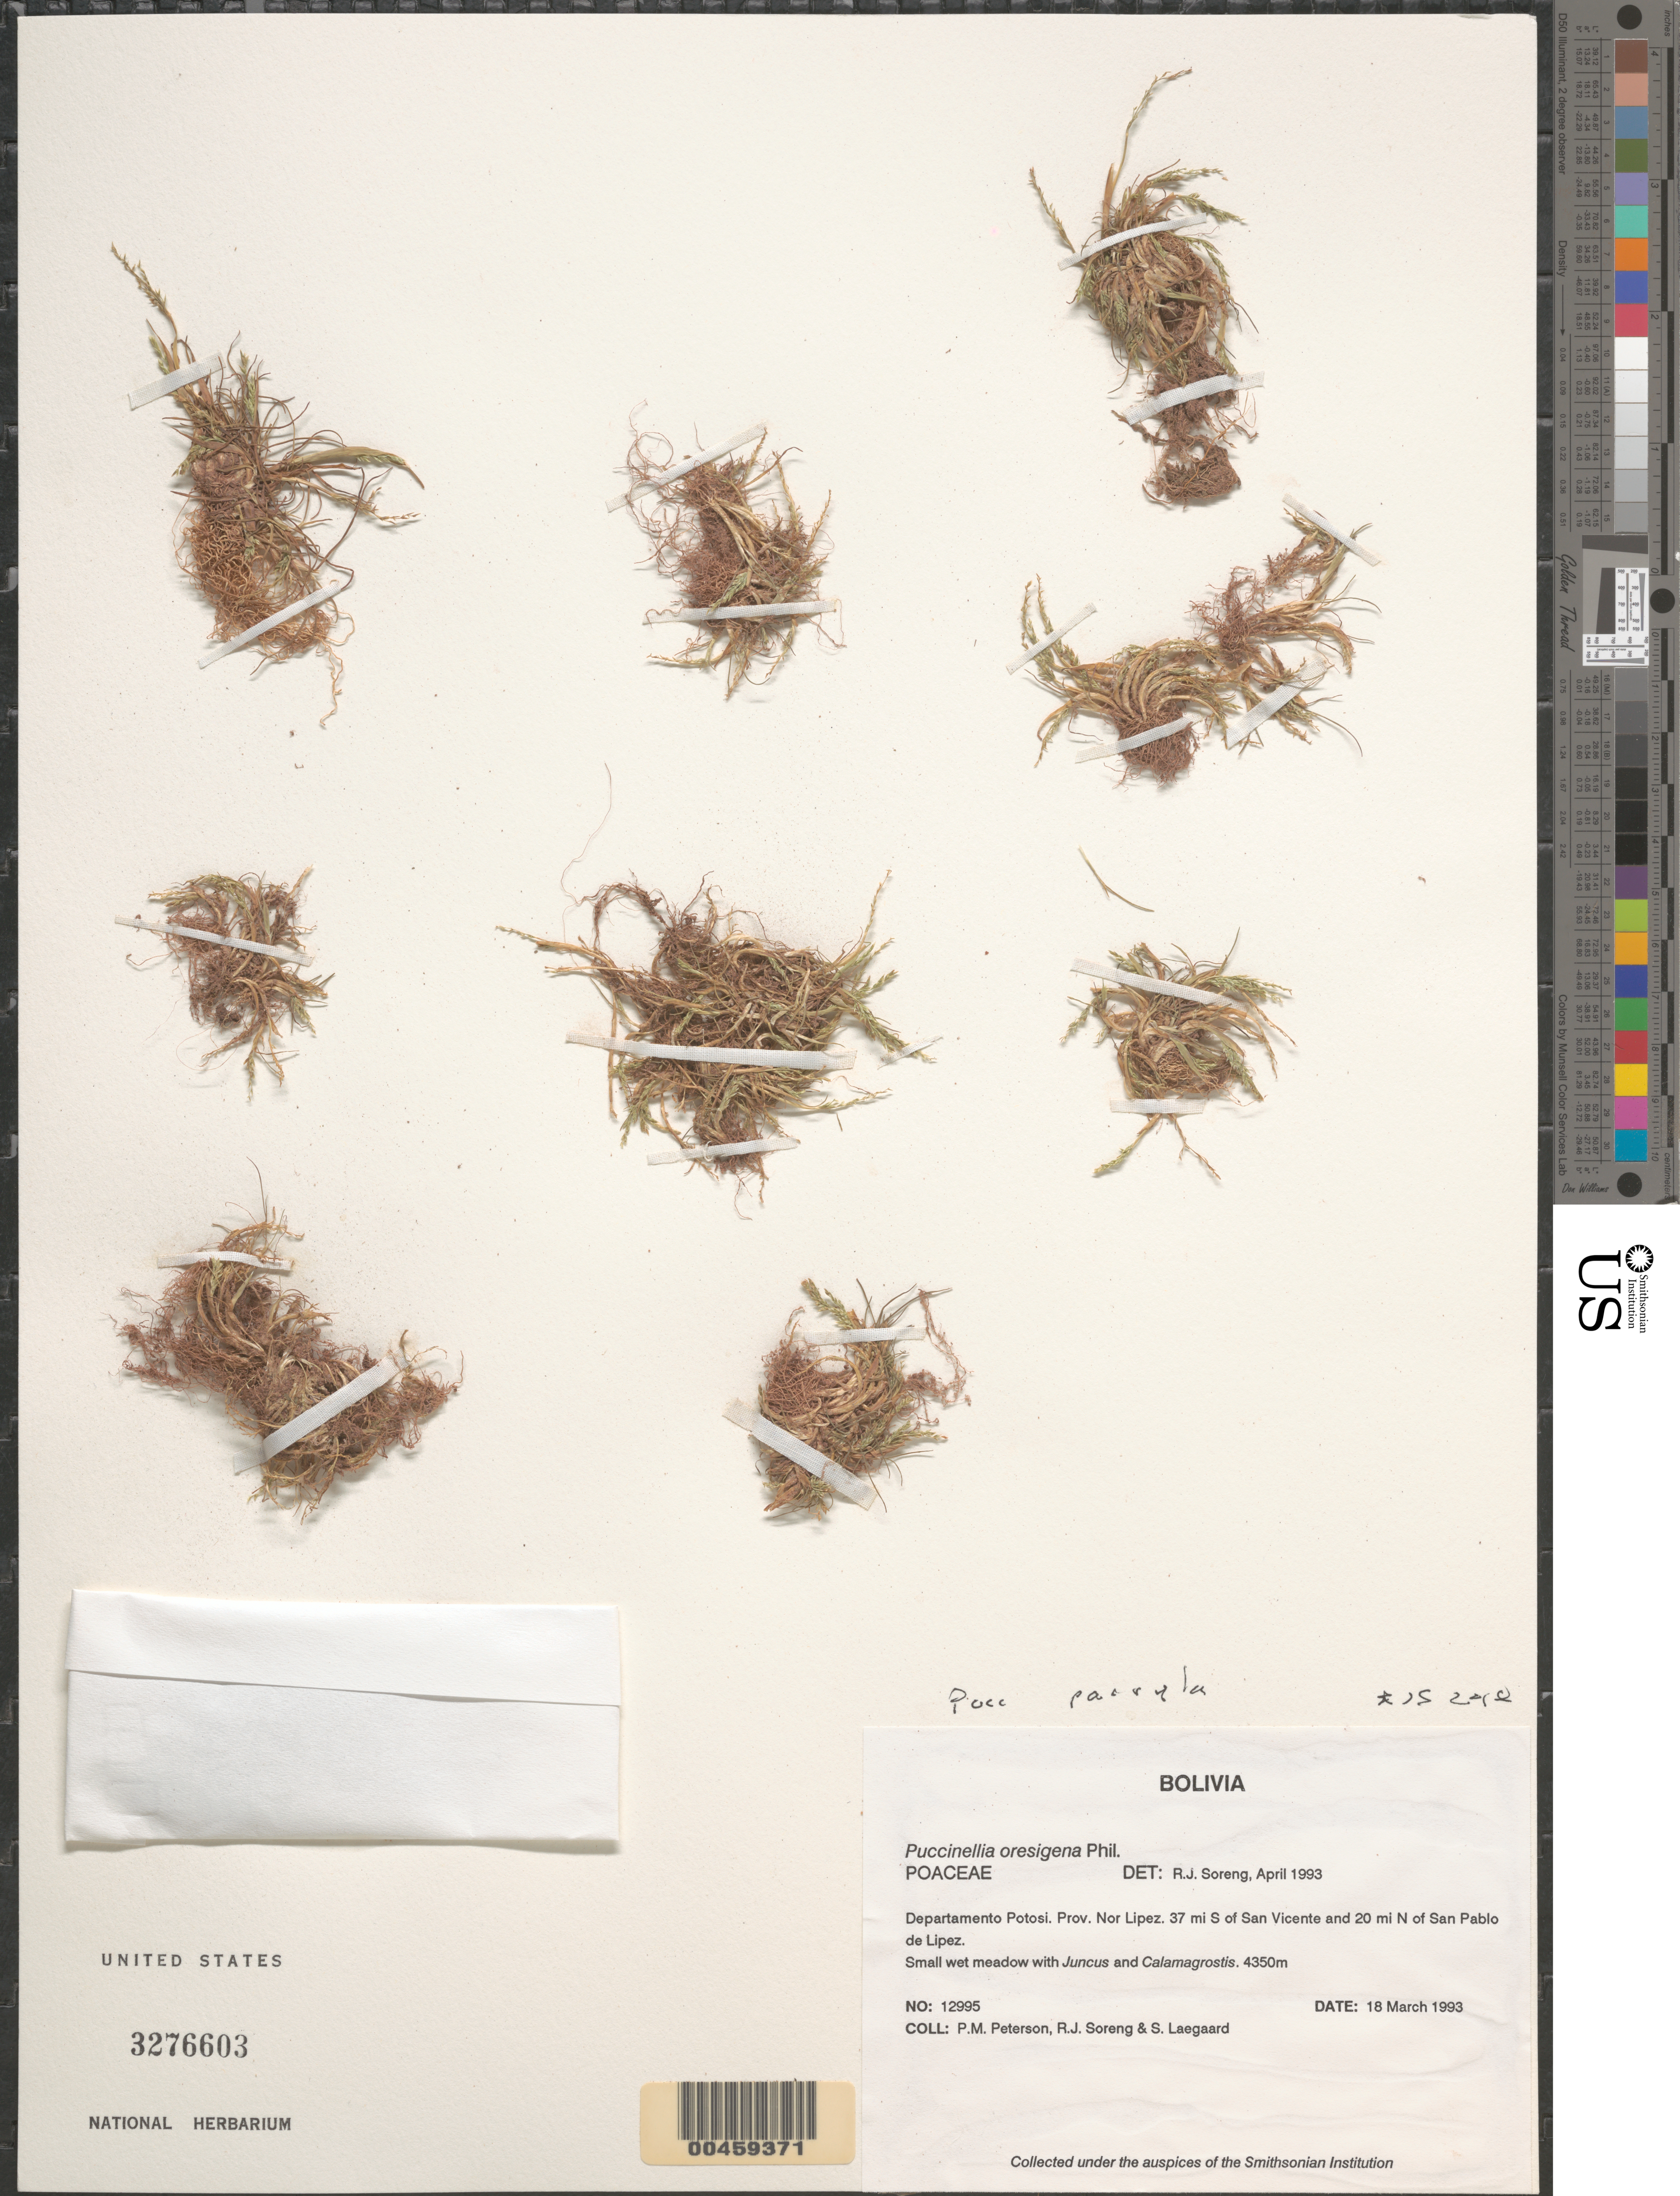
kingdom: Plantae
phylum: Tracheophyta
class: Liliopsida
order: Poales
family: Poaceae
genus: Puccinellia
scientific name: Puccinellia oresigena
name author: Phil.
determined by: Soreng, Robert J., Research Associate (BOT), Smithsonian Institution - National Museum of Natural History (UNITED STATES)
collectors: P. M. Peterson, R. J. Soreng & S. Lægaard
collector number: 12995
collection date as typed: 18 Mar 1993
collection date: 1993-03-18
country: Bolivia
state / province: Potosí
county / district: Nor Lípez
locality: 14 mi S of San Vicente and 43 mi N of San Pablo de Lipez.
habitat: Small wet meadow with Juncus and Calamagrostis.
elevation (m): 4350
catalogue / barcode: US 3276603